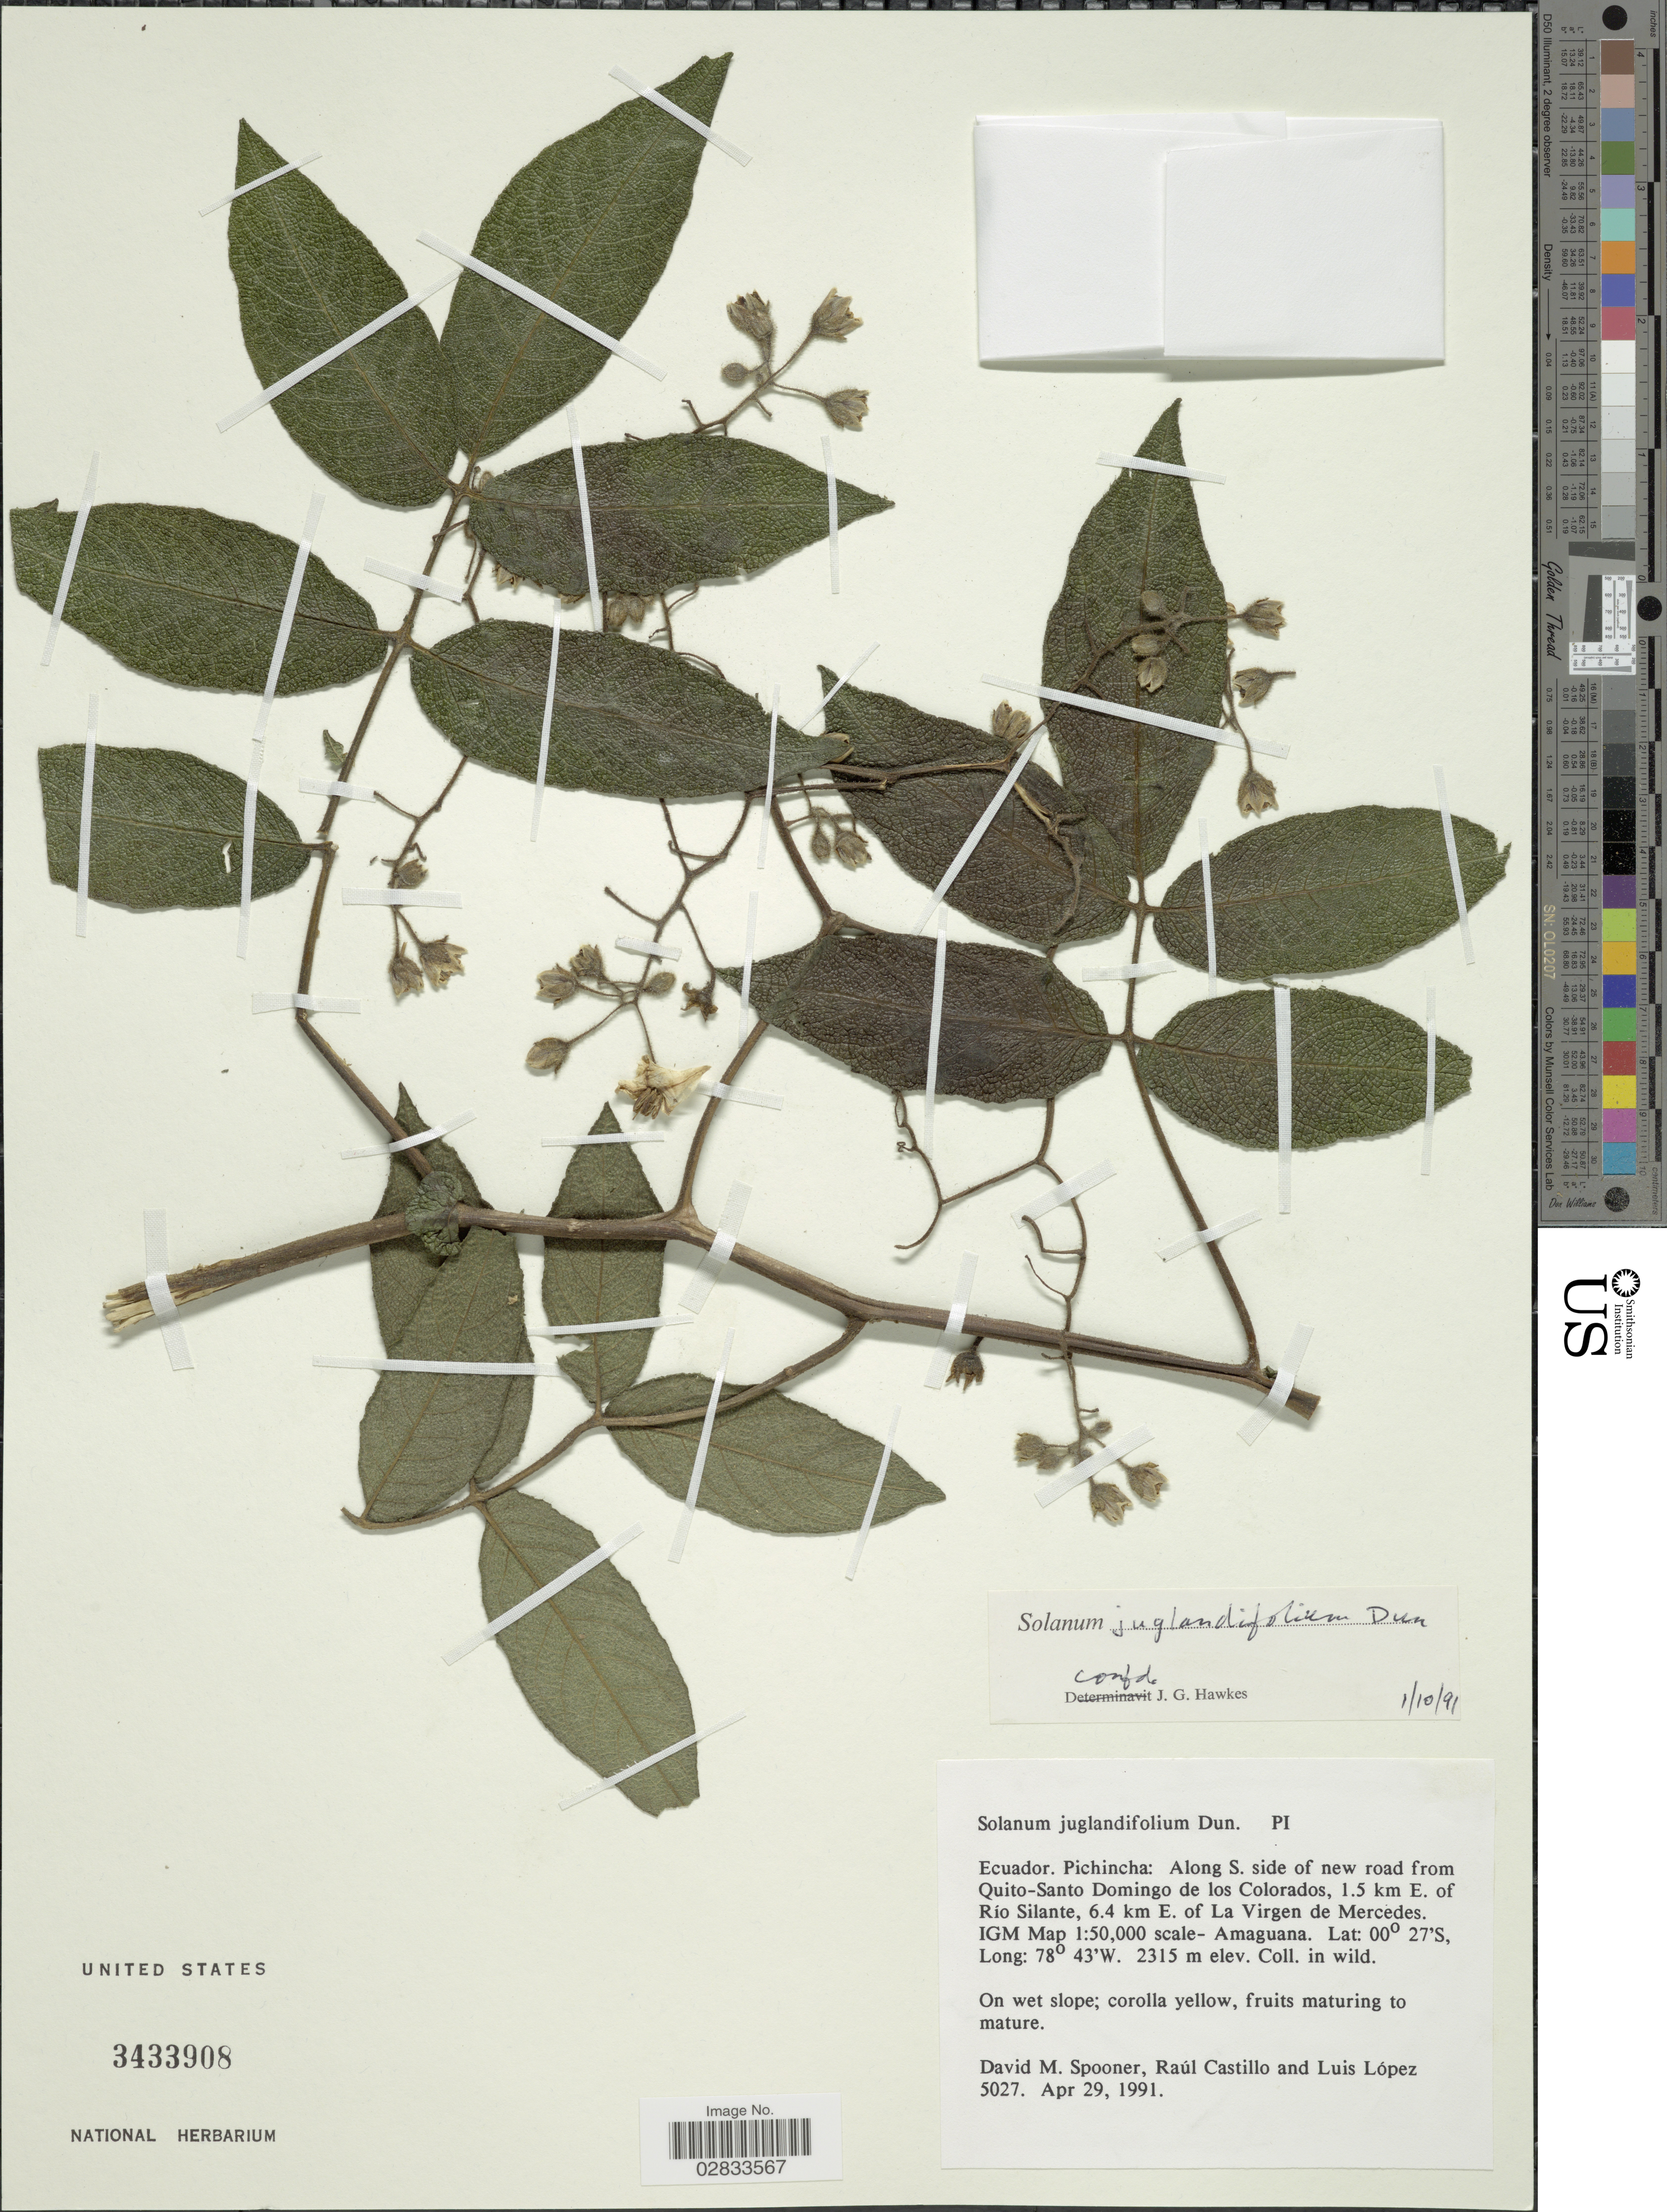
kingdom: Plantae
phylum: Tracheophyta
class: Magnoliopsida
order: Solanales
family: Solanaceae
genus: Solanum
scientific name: Solanum juglandifolium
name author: Dunal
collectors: D. Spooner, R. Castillo & L. López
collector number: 5027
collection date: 1991-04-29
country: Ecuador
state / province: Pichincha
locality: Along S. side of new road from Quito-Santo Domingo de Los Colorados. 1.5 km E. of Río Silante, 6.4 km E. of La Virgen de Mercedes. IGM Map 1:50,000 scale- Amaguana.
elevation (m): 2315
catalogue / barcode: US 3433908